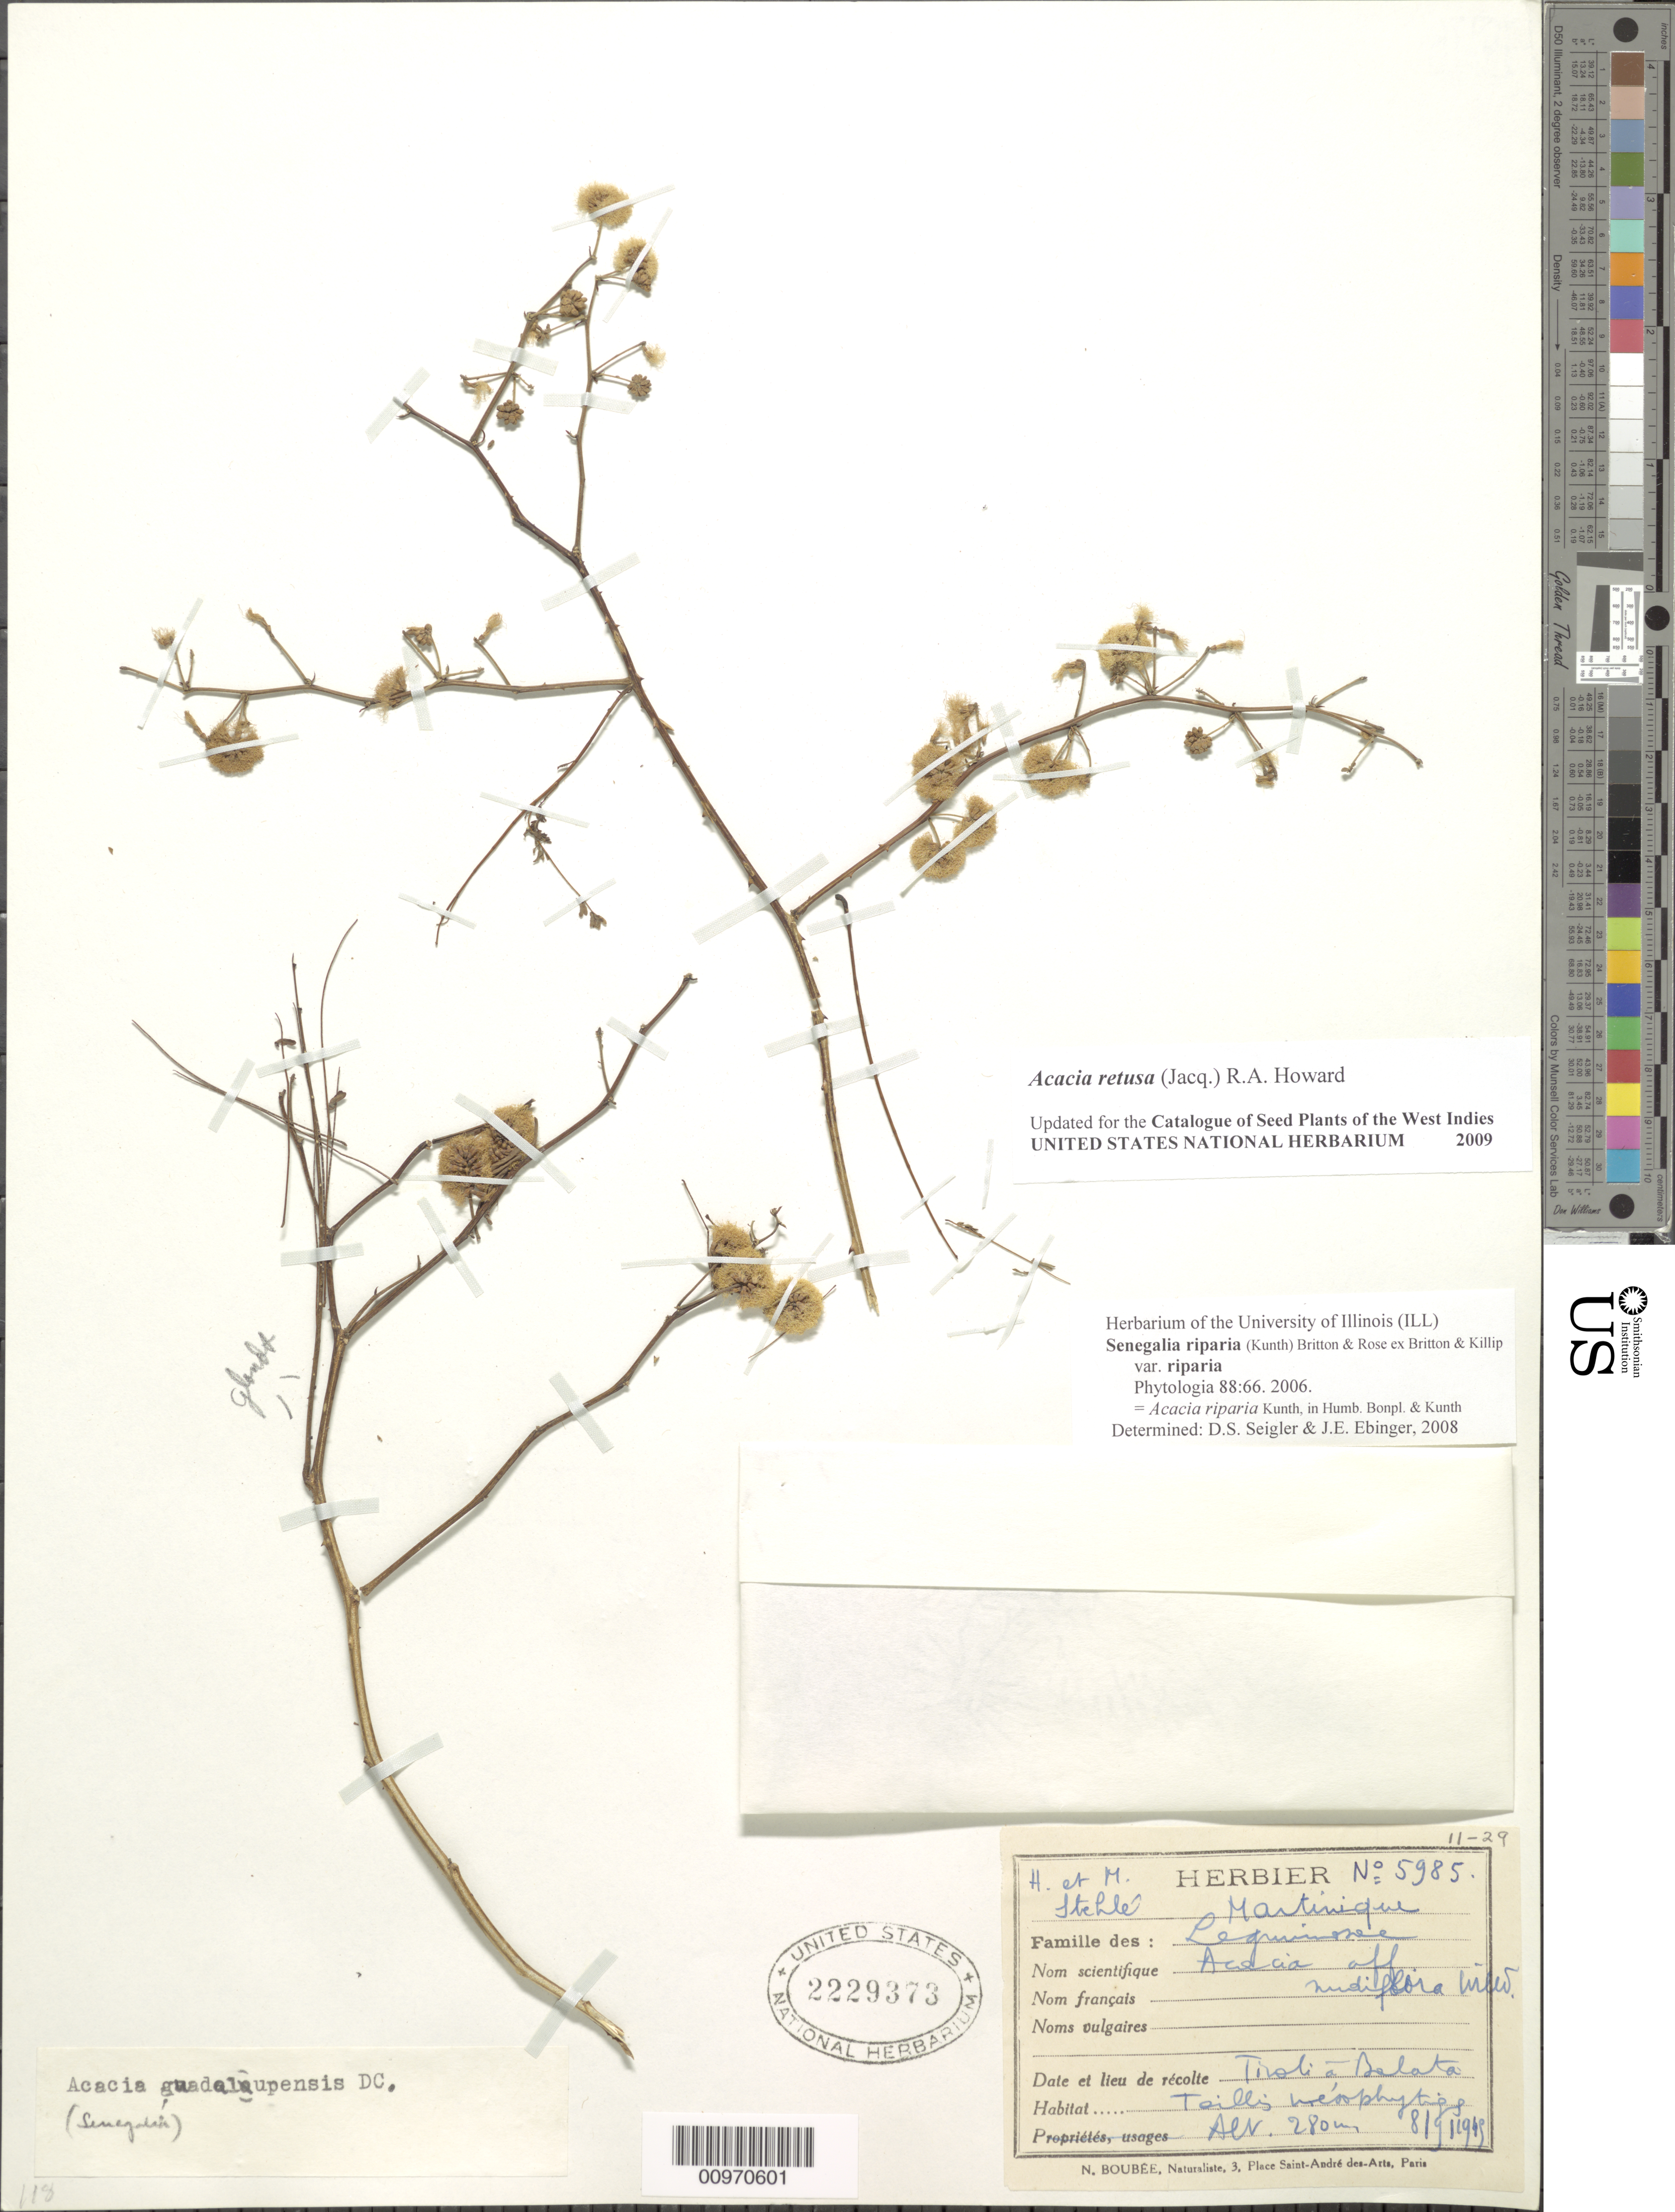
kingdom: Plantae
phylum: Tracheophyta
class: Magnoliopsida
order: Fabales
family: Fabaceae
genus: Senegalia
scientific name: Senegalia riparia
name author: (Kunth) Britton & Rose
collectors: H. Stehlé & M. Stehlé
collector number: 5985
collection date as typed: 08 Sep 1949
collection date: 1949-09-08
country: Martinique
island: Martinique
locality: Tivoli à Balata.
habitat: Taillis xéro-héliophiles.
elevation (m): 280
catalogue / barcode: US 2229373